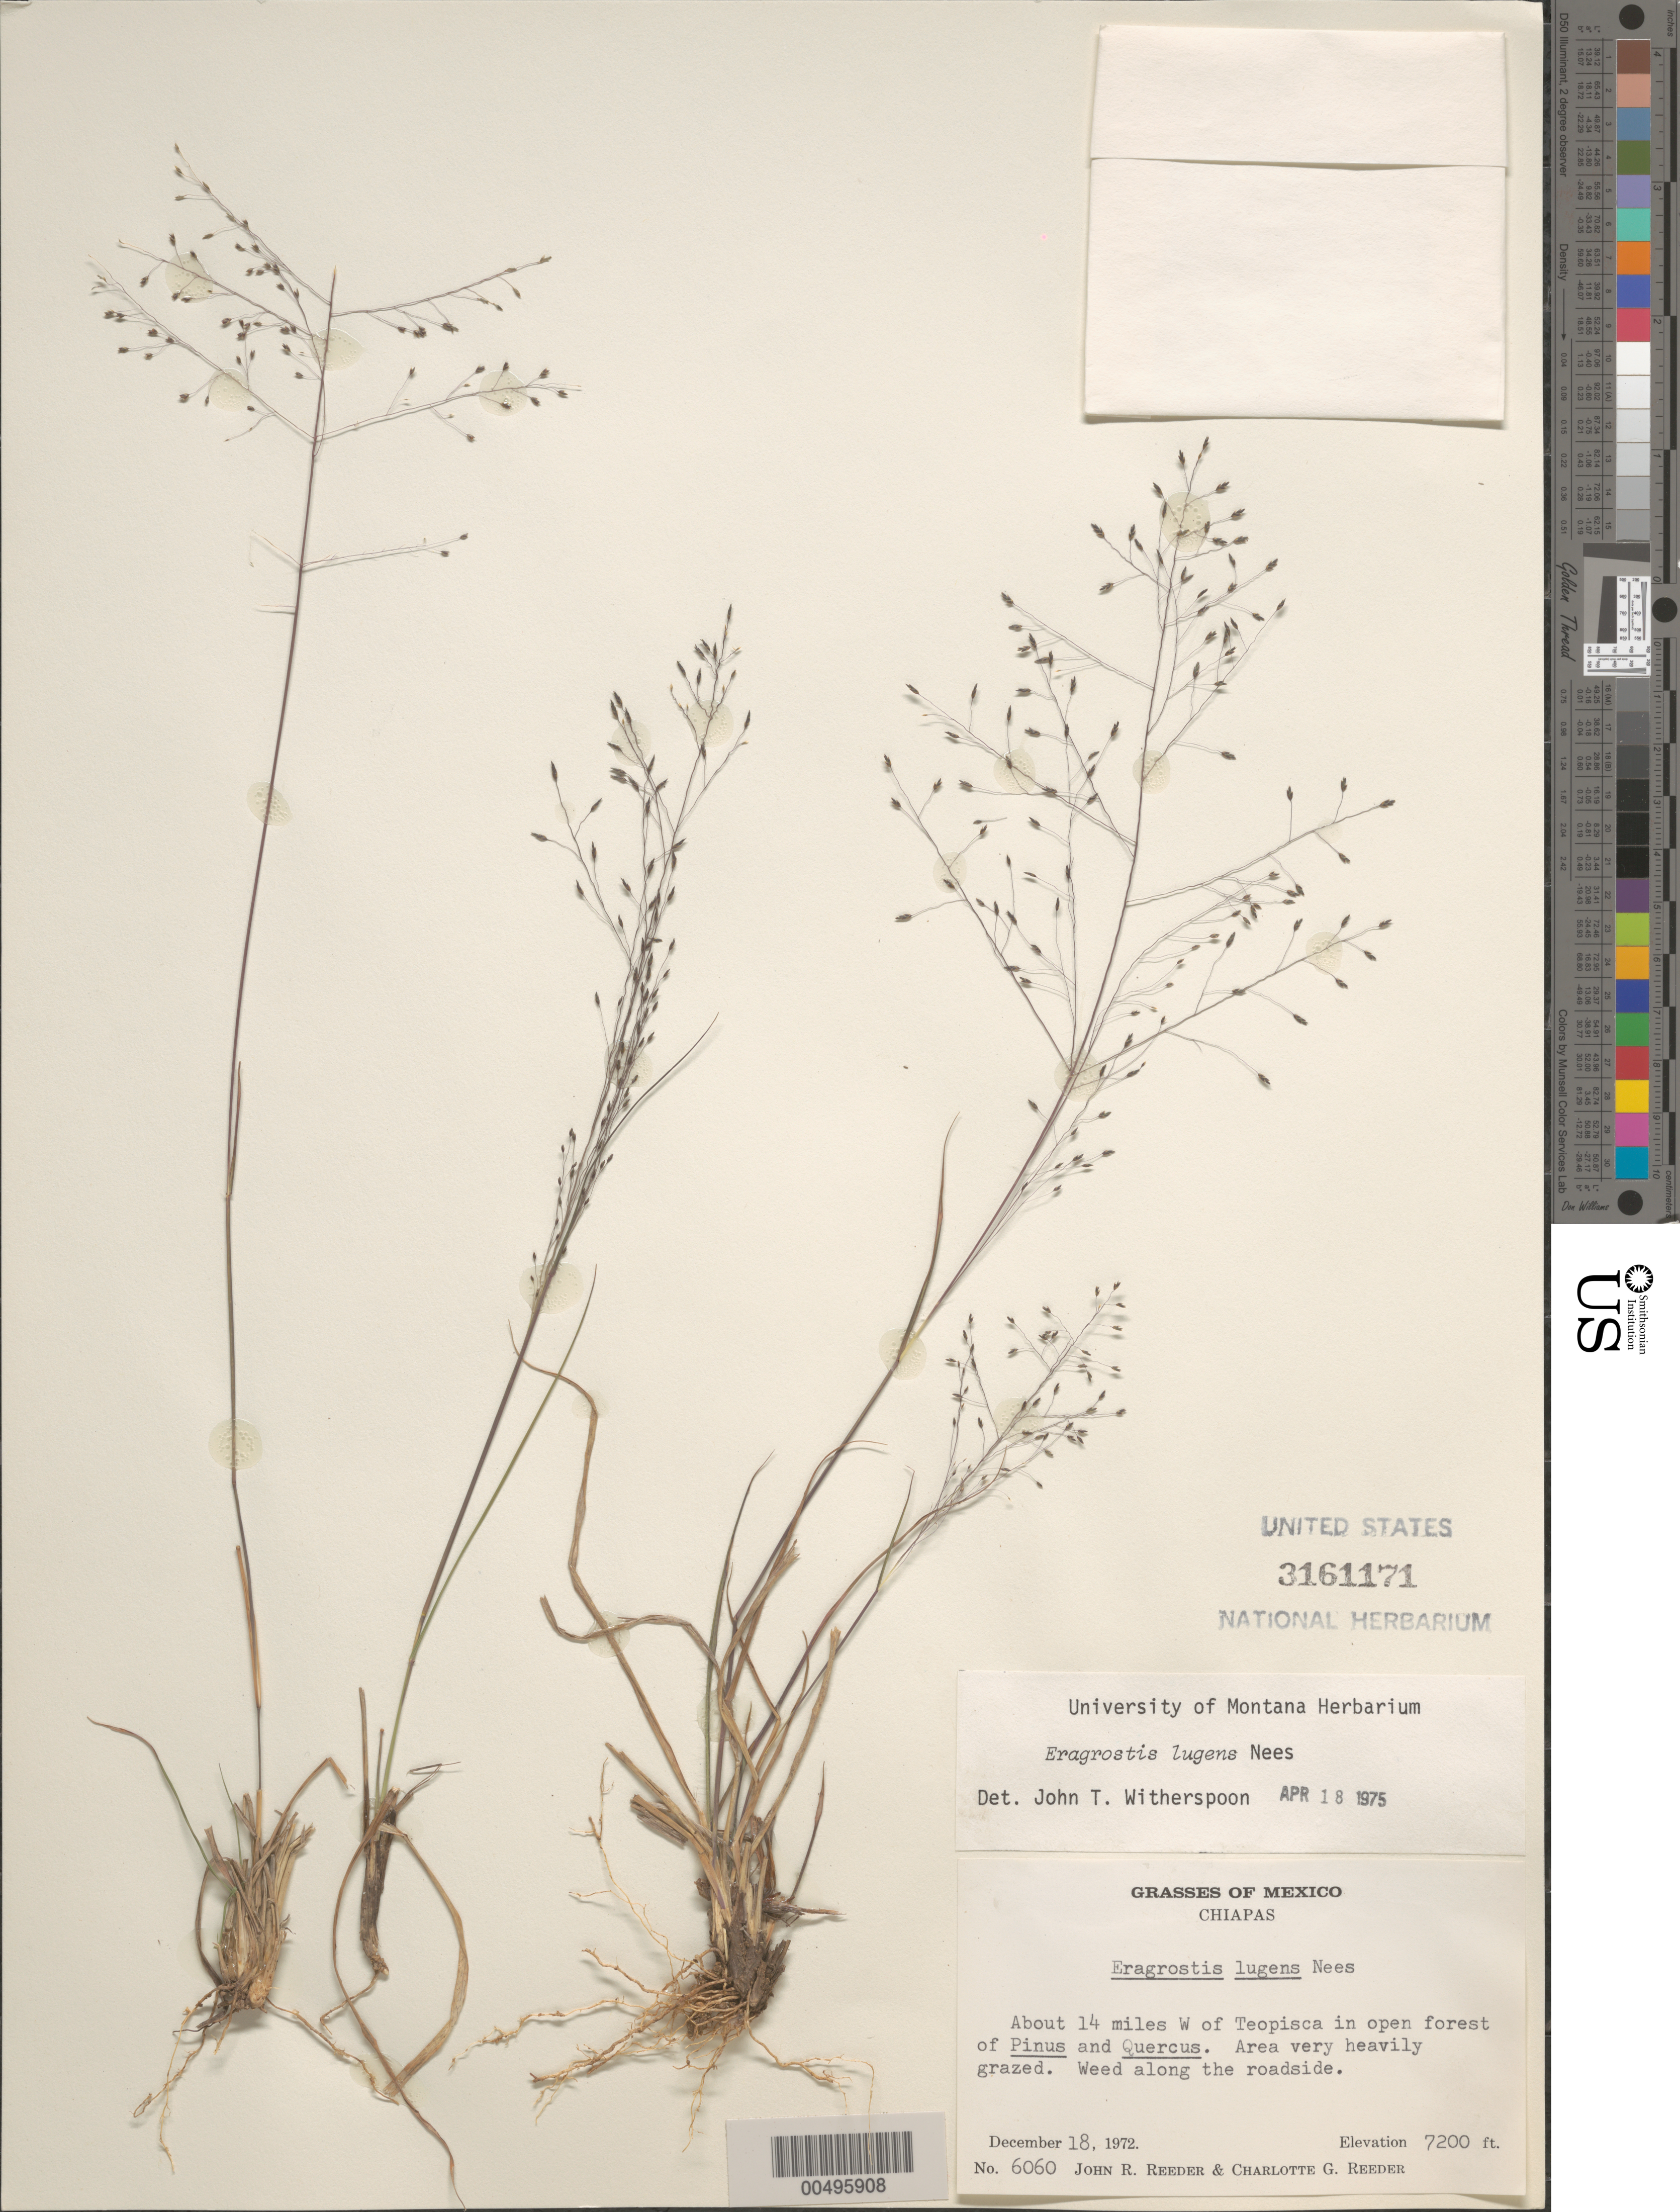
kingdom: Plantae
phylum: Tracheophyta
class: Liliopsida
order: Poales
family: Poaceae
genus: Eragrostis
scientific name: Eragrostis lugens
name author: Nees in Mart.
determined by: Witherspoon, John T.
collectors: J. R. Reeder & C. G. Reeder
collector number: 6060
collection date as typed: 18 Dec 1972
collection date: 1972-12-18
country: Mexico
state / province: Chiapas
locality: About 14 mi W of Teopisca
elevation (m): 2195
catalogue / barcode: US 3161171